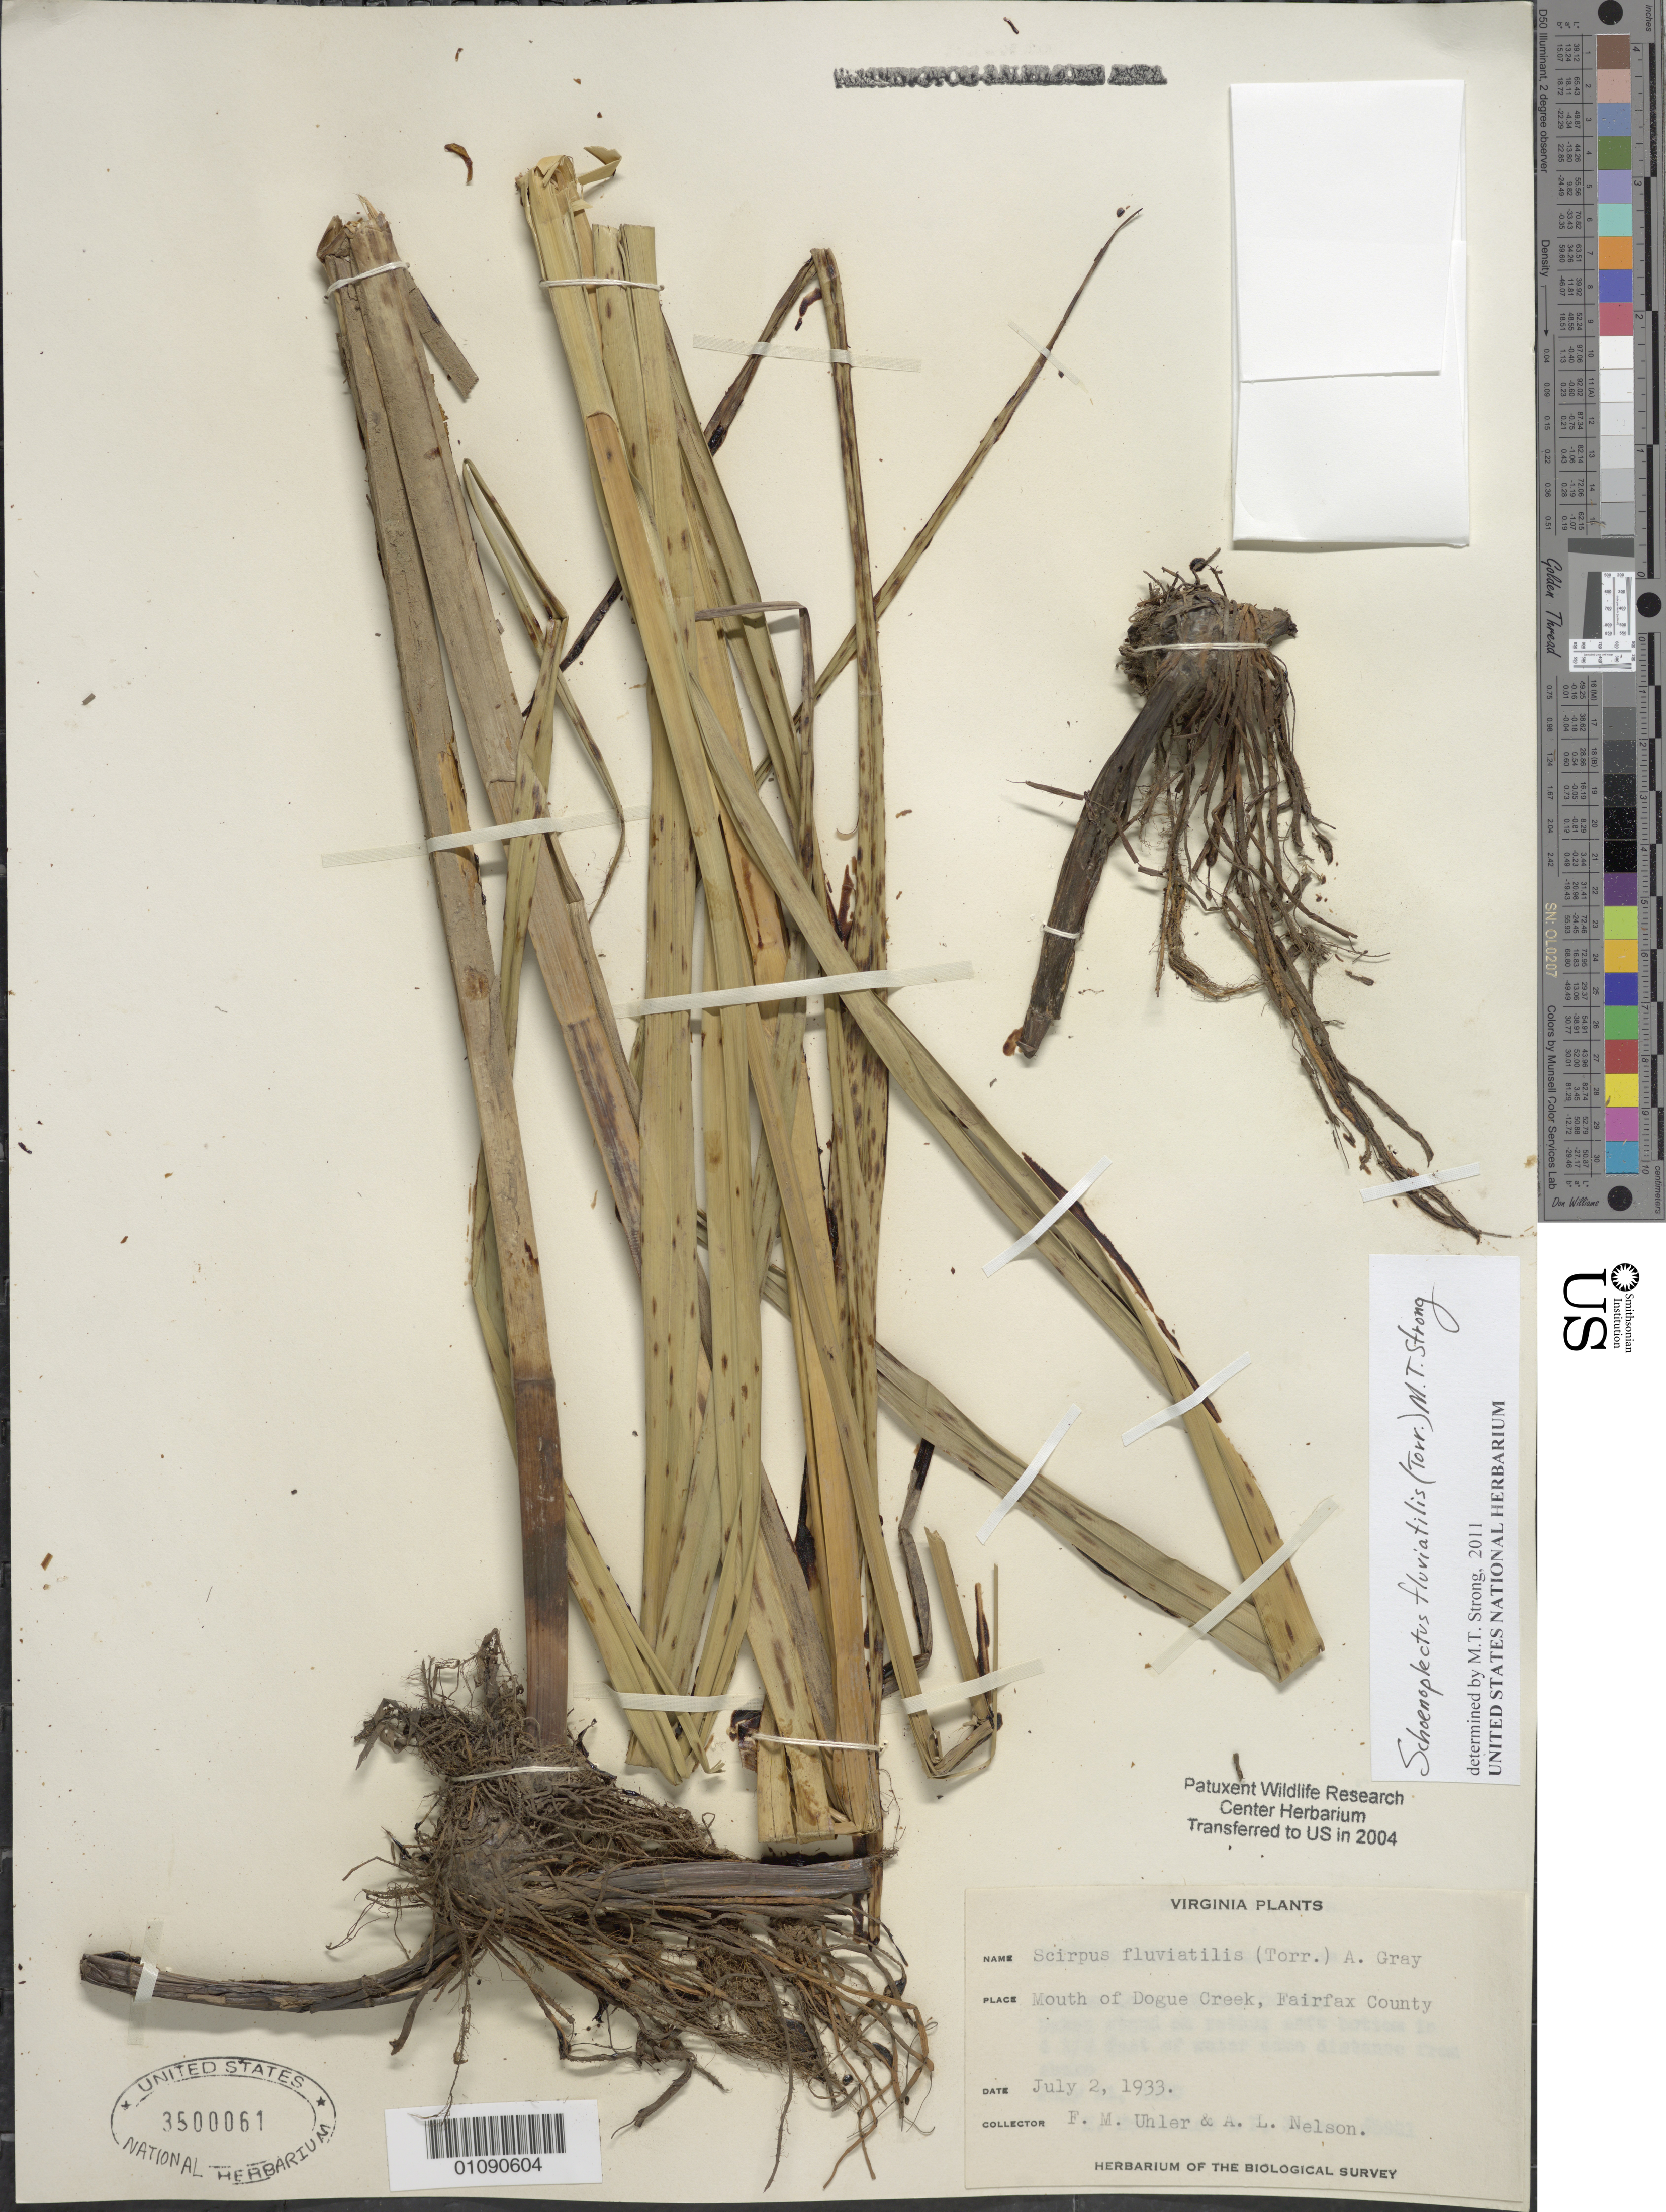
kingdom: Plantae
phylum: Tracheophyta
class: Liliopsida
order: Poales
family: Cyperaceae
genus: Bolboschoenus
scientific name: Bolboschoenus fluviatilis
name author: (Torr.) Soják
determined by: Strong, M. T., (US), Smithsonian Institution - National Museum of Natural History (UNITED STATES)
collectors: F. M. Uhler & A. L. Nelson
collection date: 1933-07-02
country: United States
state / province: Virginia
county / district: Fairfax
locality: Mouth of Dogue Creek.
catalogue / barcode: US 3500061